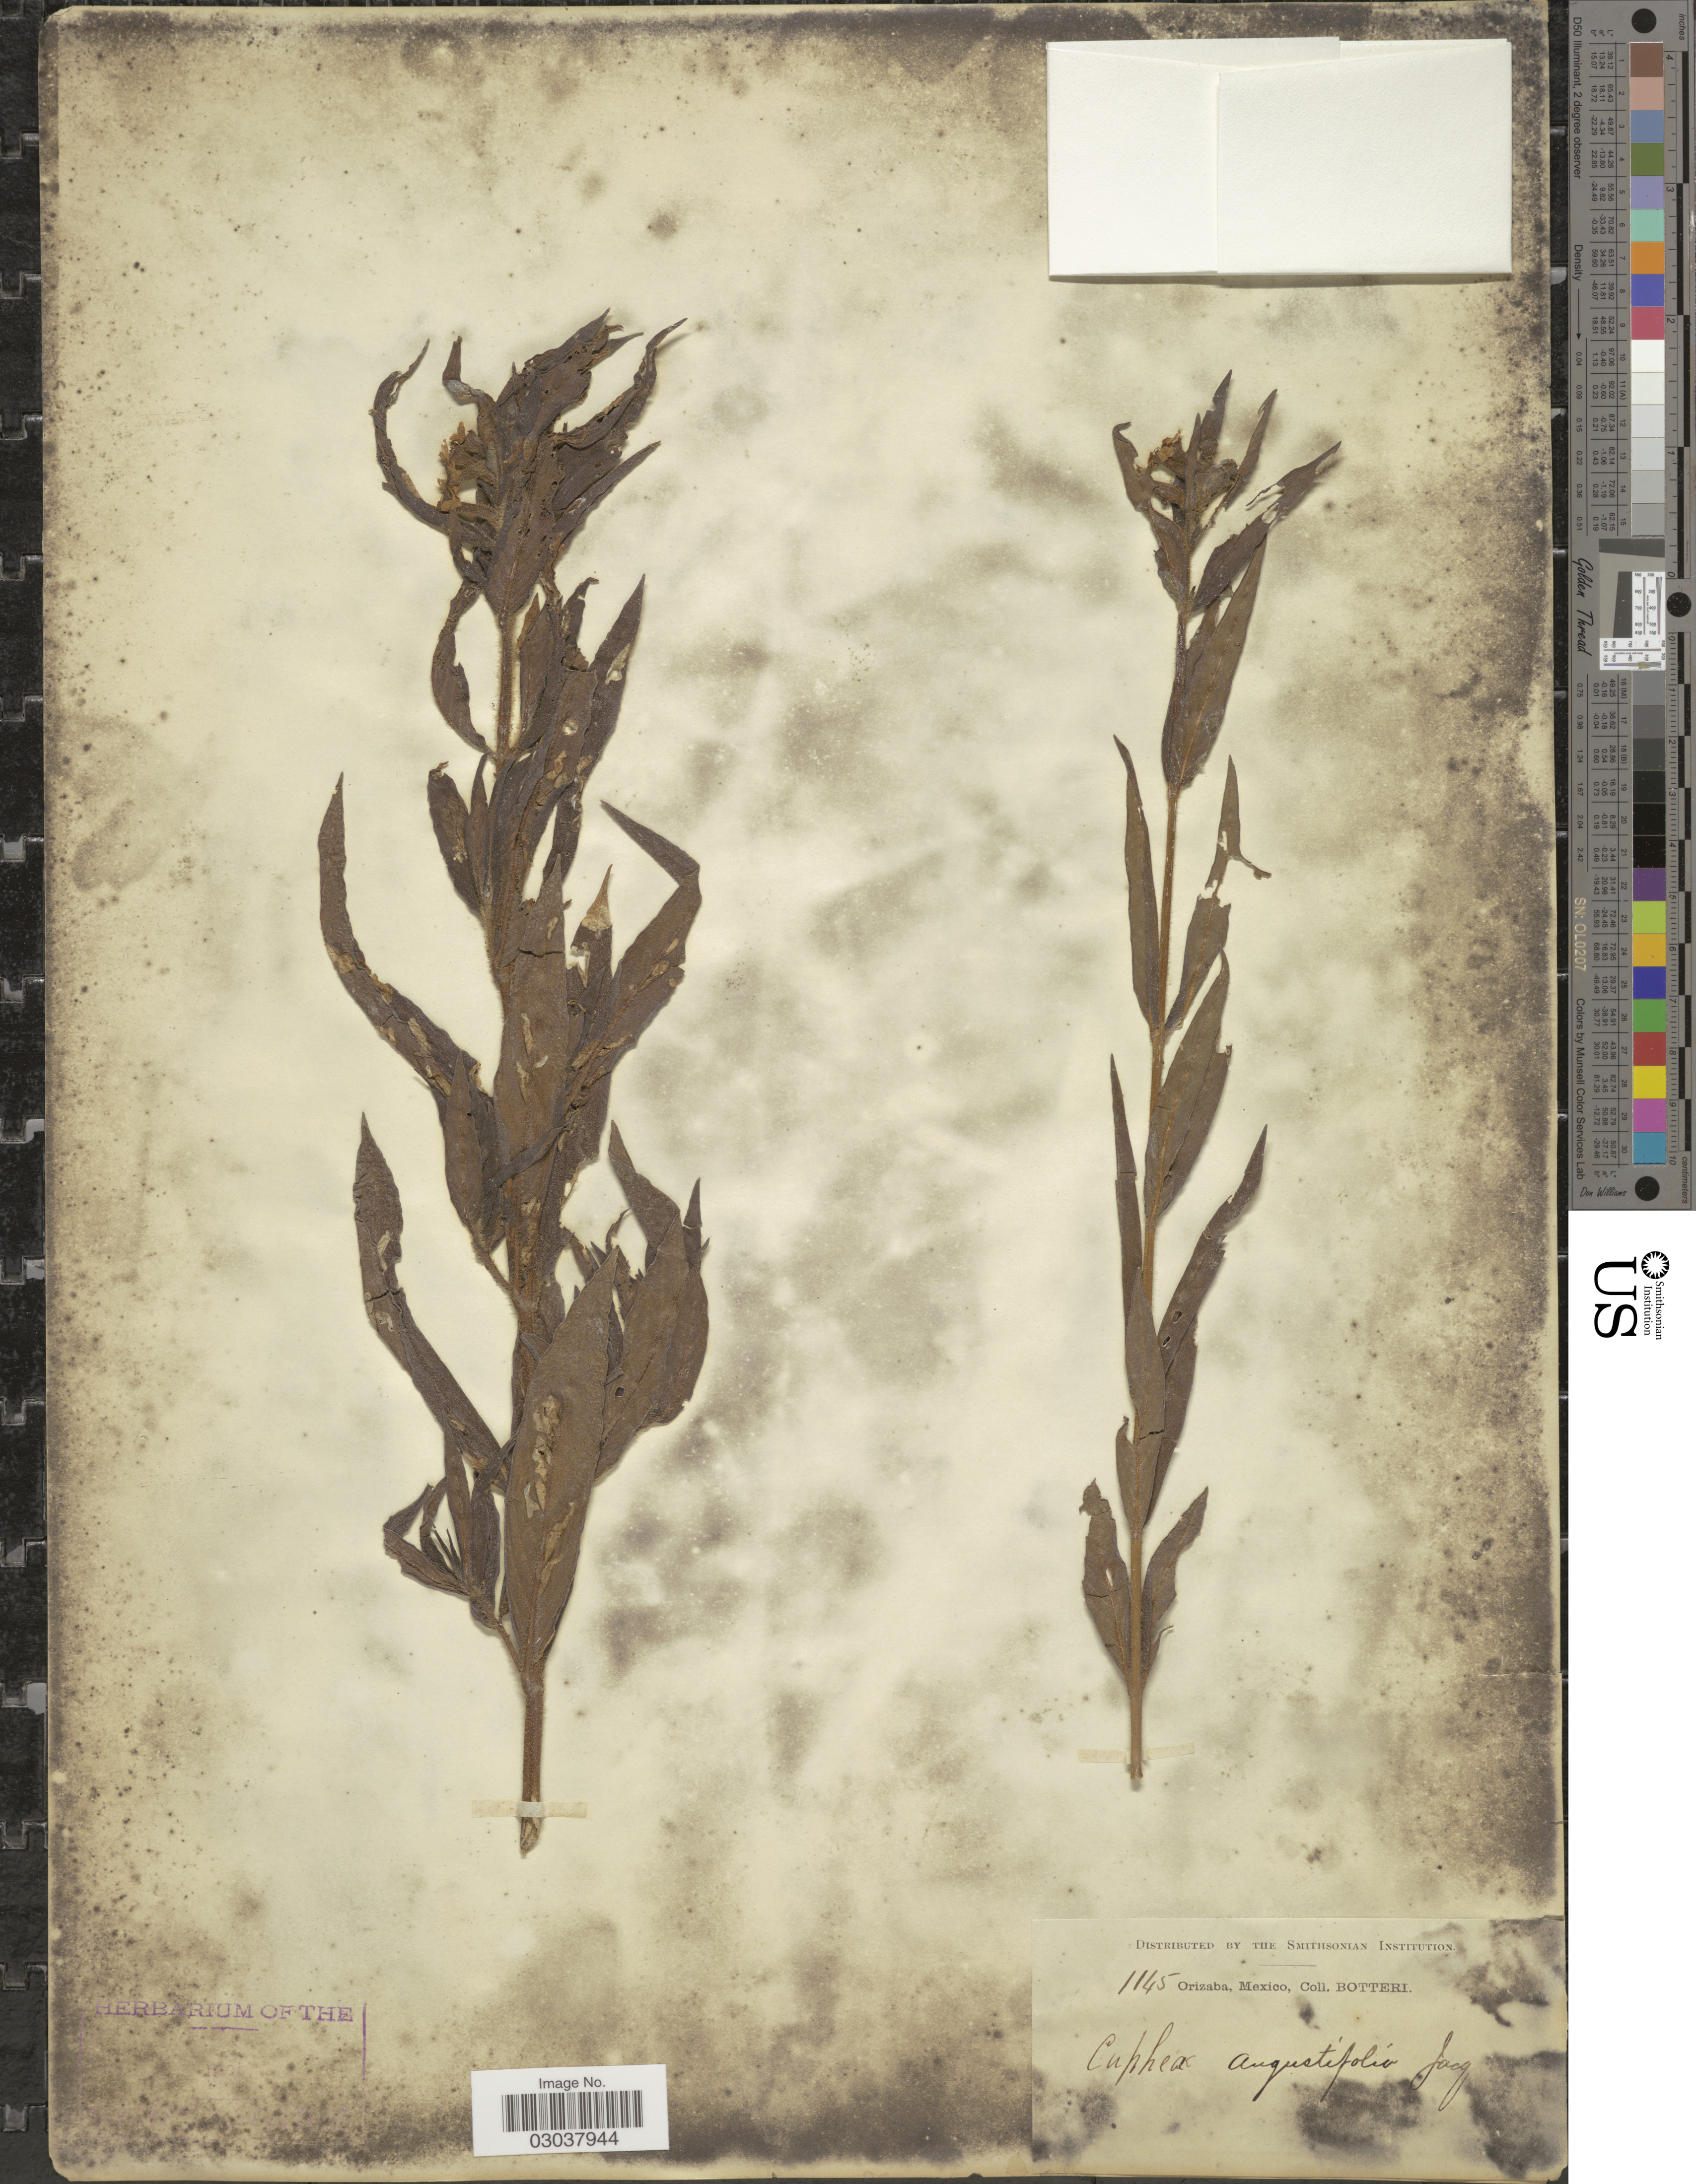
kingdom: Plantae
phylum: Tracheophyta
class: Magnoliopsida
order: Myrtales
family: Lythraceae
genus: Cuphea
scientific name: Cuphea angustifolia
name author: Jacq. ex Koehne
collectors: -. Botteri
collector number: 1145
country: Mexico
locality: Orizaba.